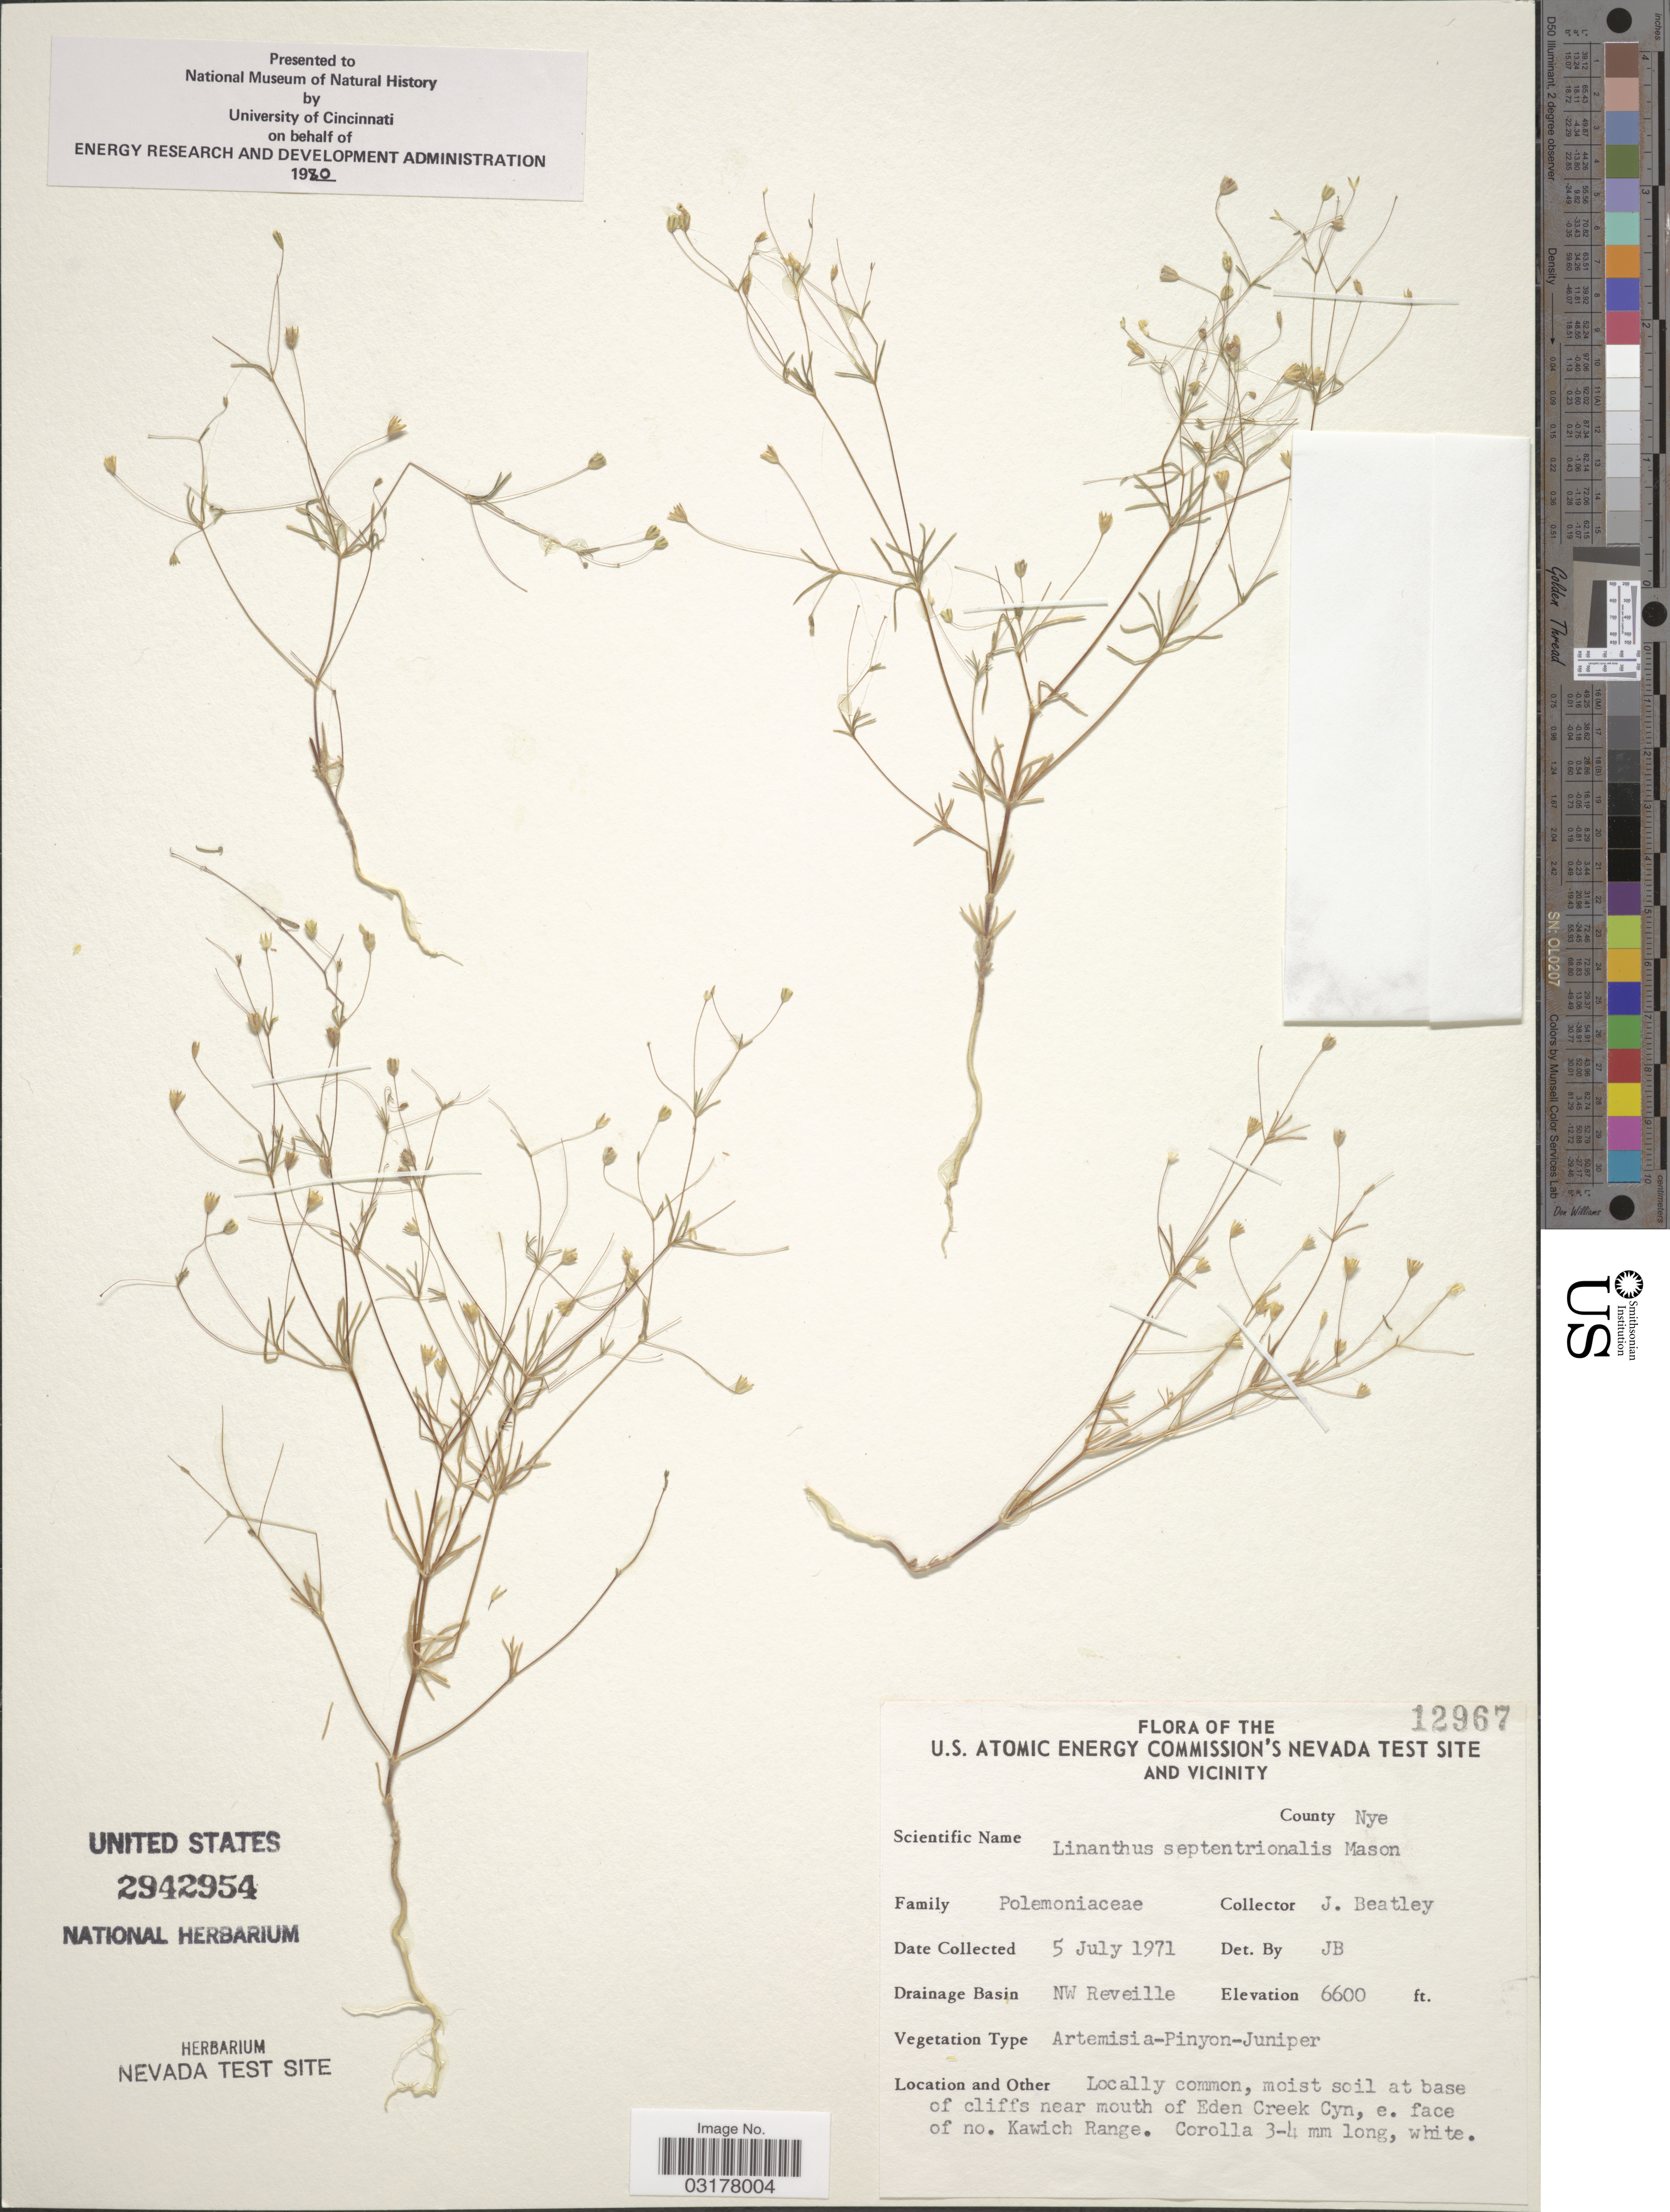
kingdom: Plantae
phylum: Tracheophyta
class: Magnoliopsida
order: Ericales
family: Polemoniaceae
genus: Leptosiphon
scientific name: Leptosiphon septentrionalis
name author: (H. Mason) J.M. Porter & L.A. Johnson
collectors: J. C. Beatley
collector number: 12967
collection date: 1971-07-05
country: United States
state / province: Nevada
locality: U.S. Atomic Energy Commission's Nevada Test Site and Vicinity, County Nye, Drainage Basin NW Reveille, moist soil at base of cliffs near mouth of Eden Creek Cyn, e. face of no. Kawich Range.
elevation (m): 2012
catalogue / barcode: US 2942954